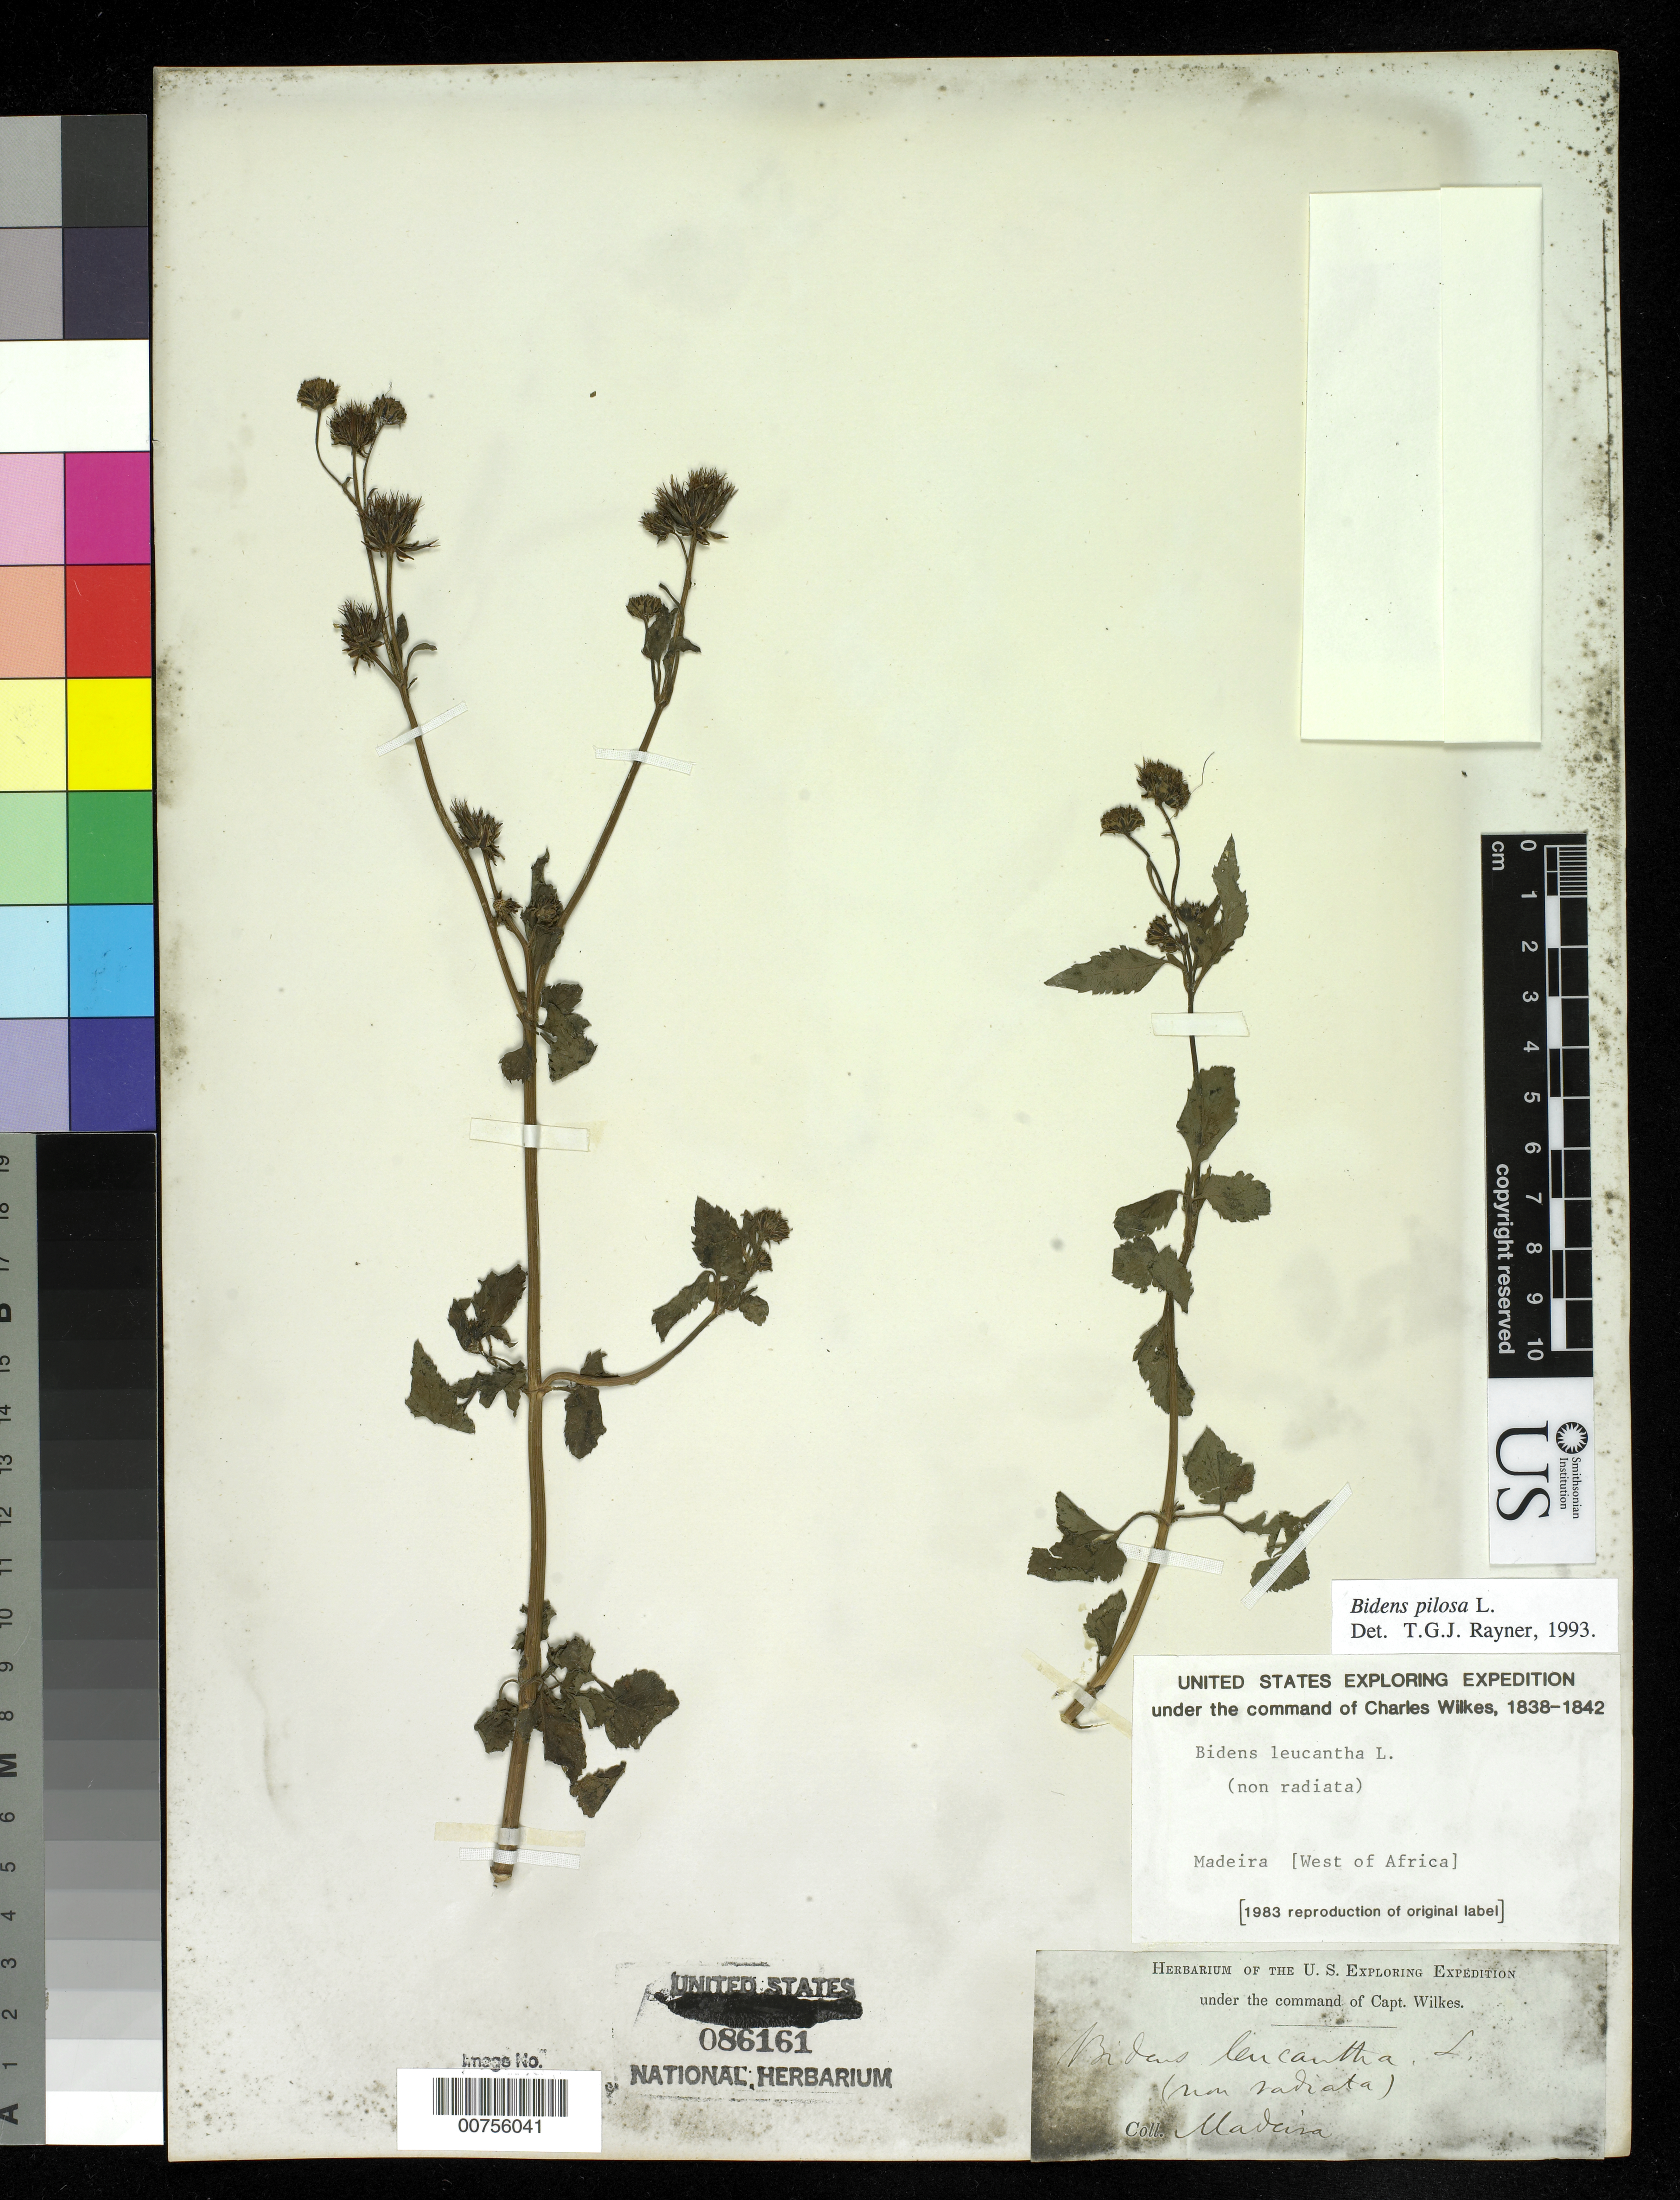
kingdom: Plantae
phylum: Tracheophyta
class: Magnoliopsida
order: Asterales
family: Asteraceae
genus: Bidens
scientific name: Bidens pilosa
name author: L.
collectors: Wilkes Explor. Exped.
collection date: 1838/1842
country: Portugal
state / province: Madeira (Aut. Reg.)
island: Madeira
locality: Funchal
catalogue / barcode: US 86161